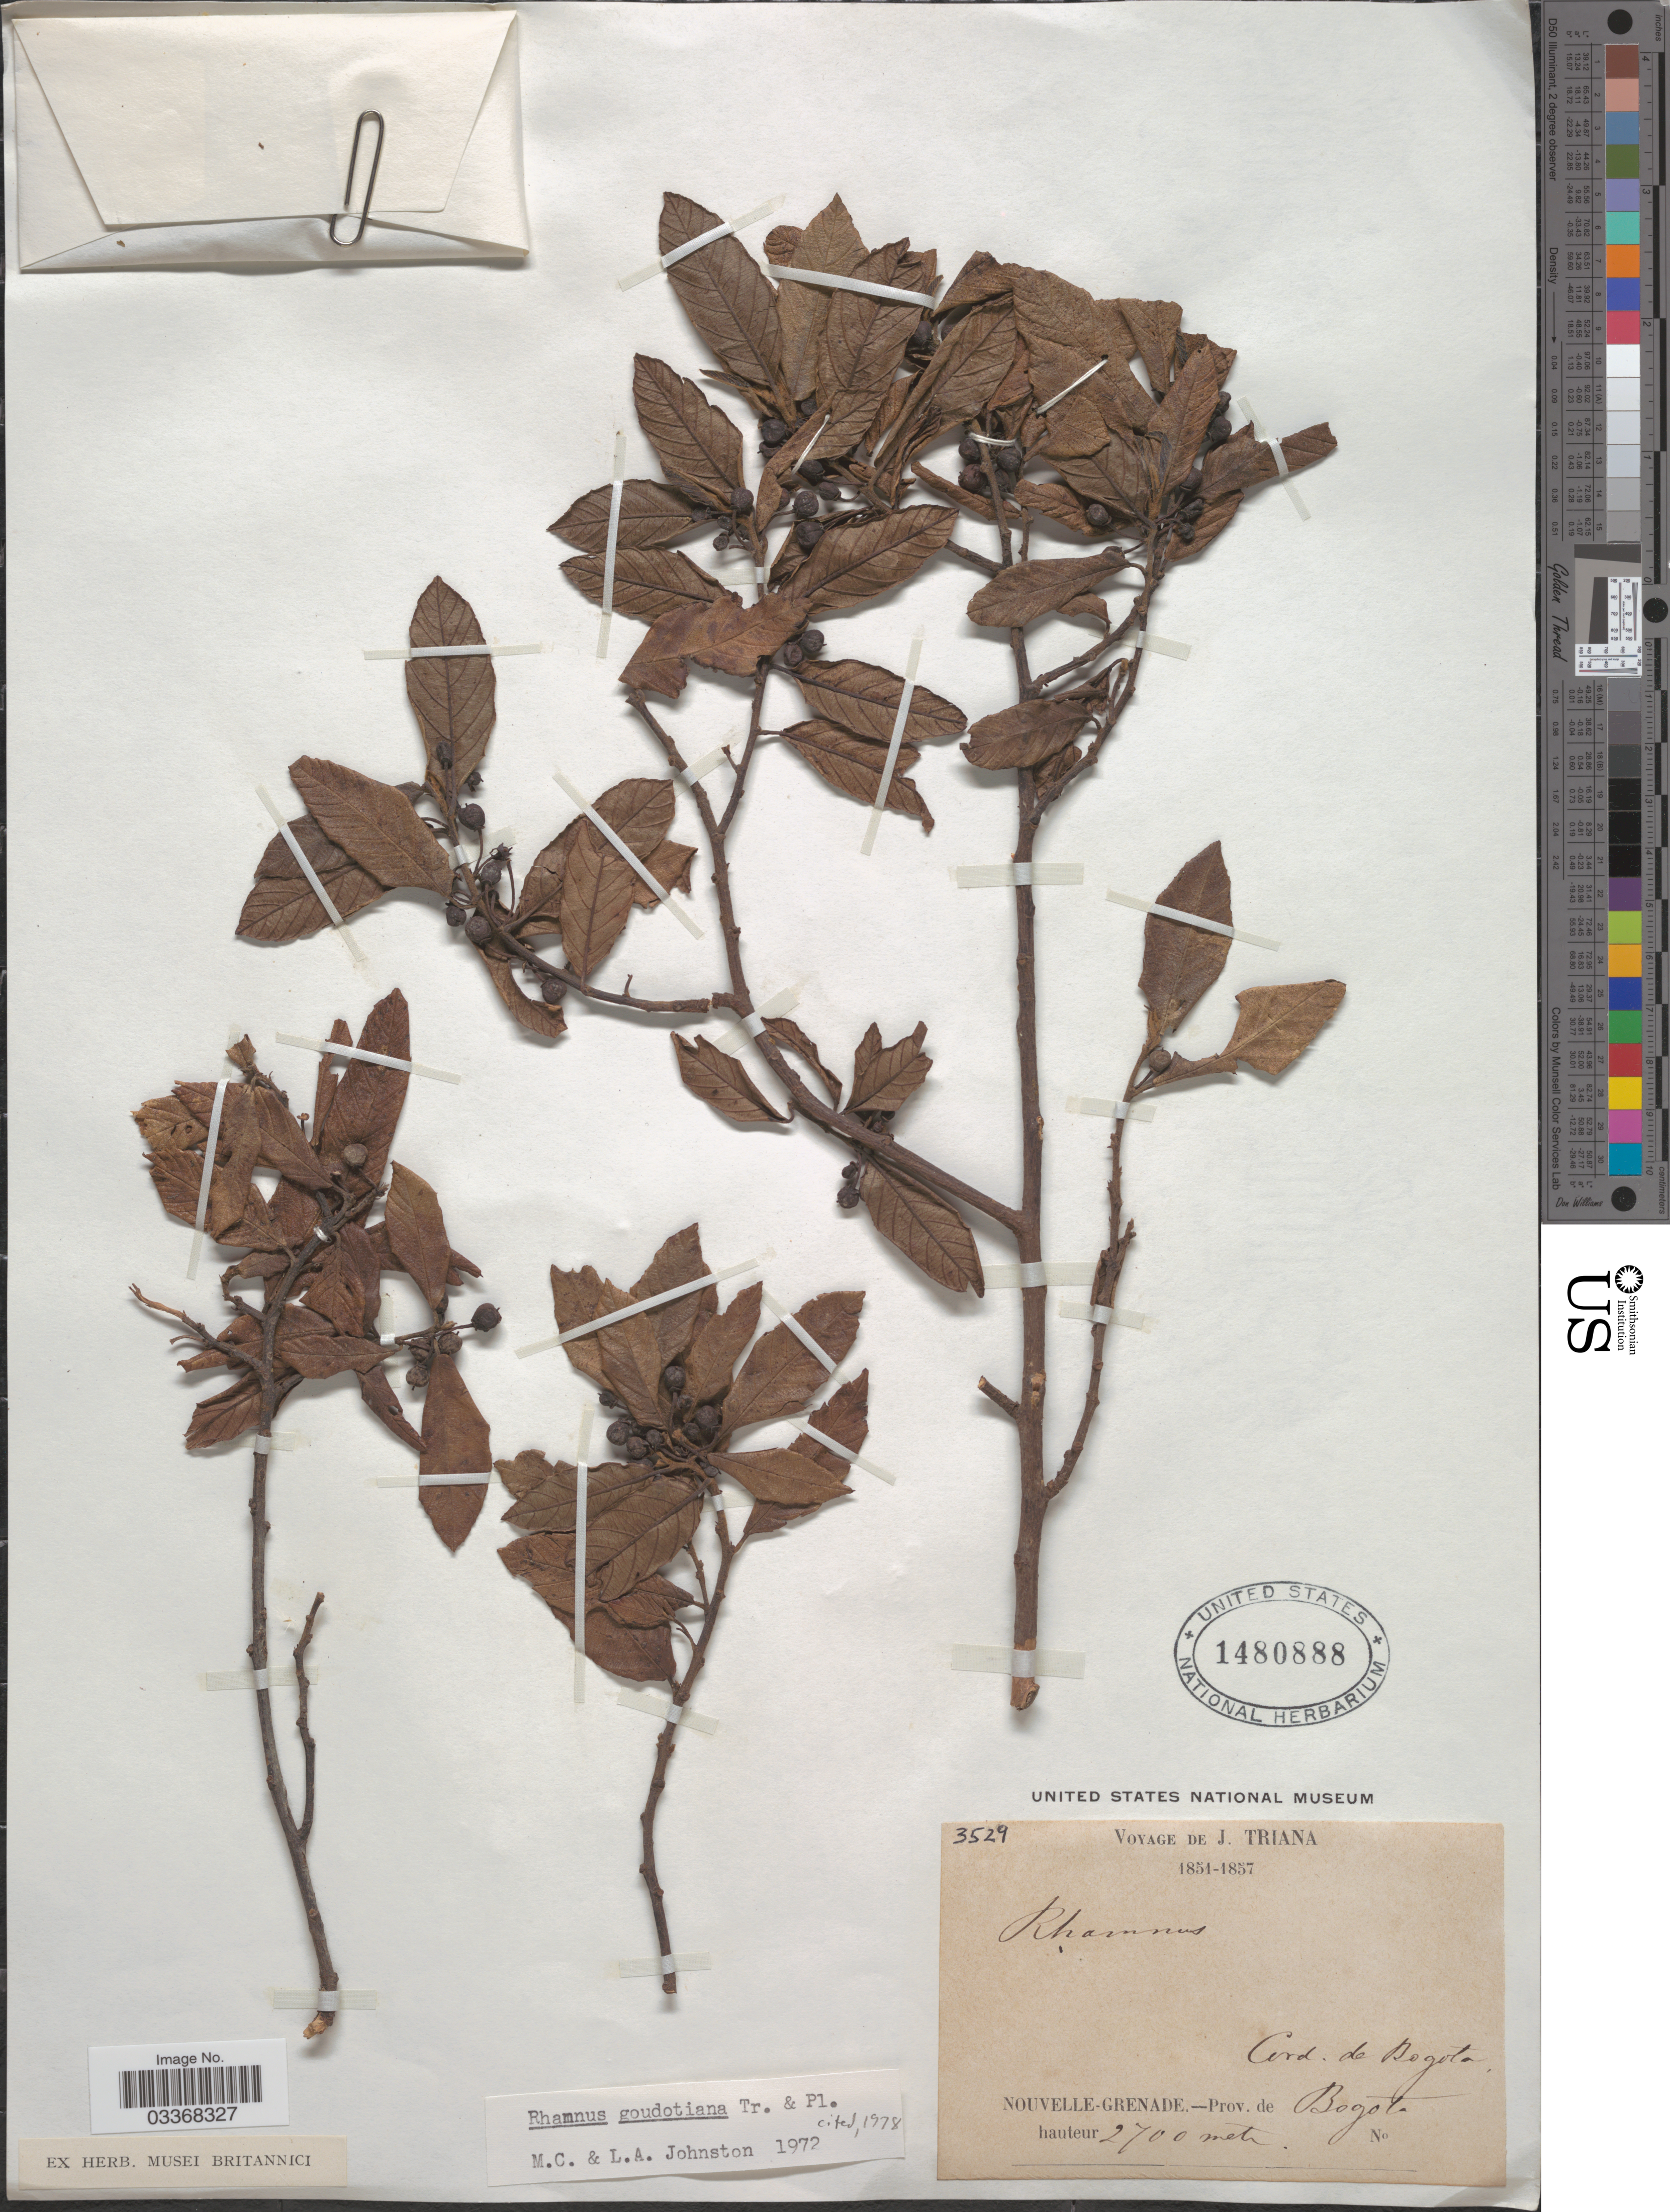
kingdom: Plantae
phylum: Tracheophyta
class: Magnoliopsida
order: Rosales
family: Rhamnaceae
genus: Frangula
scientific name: Frangula goudotiana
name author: (Triana & Planch.) Grubov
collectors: J. Triana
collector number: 3529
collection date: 1851/1857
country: Colombia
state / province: Bogota D.C.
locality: Cord. de Bogota. Nouvelle-Grenade. - Prov. de Bogota.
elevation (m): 2700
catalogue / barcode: US 1480888